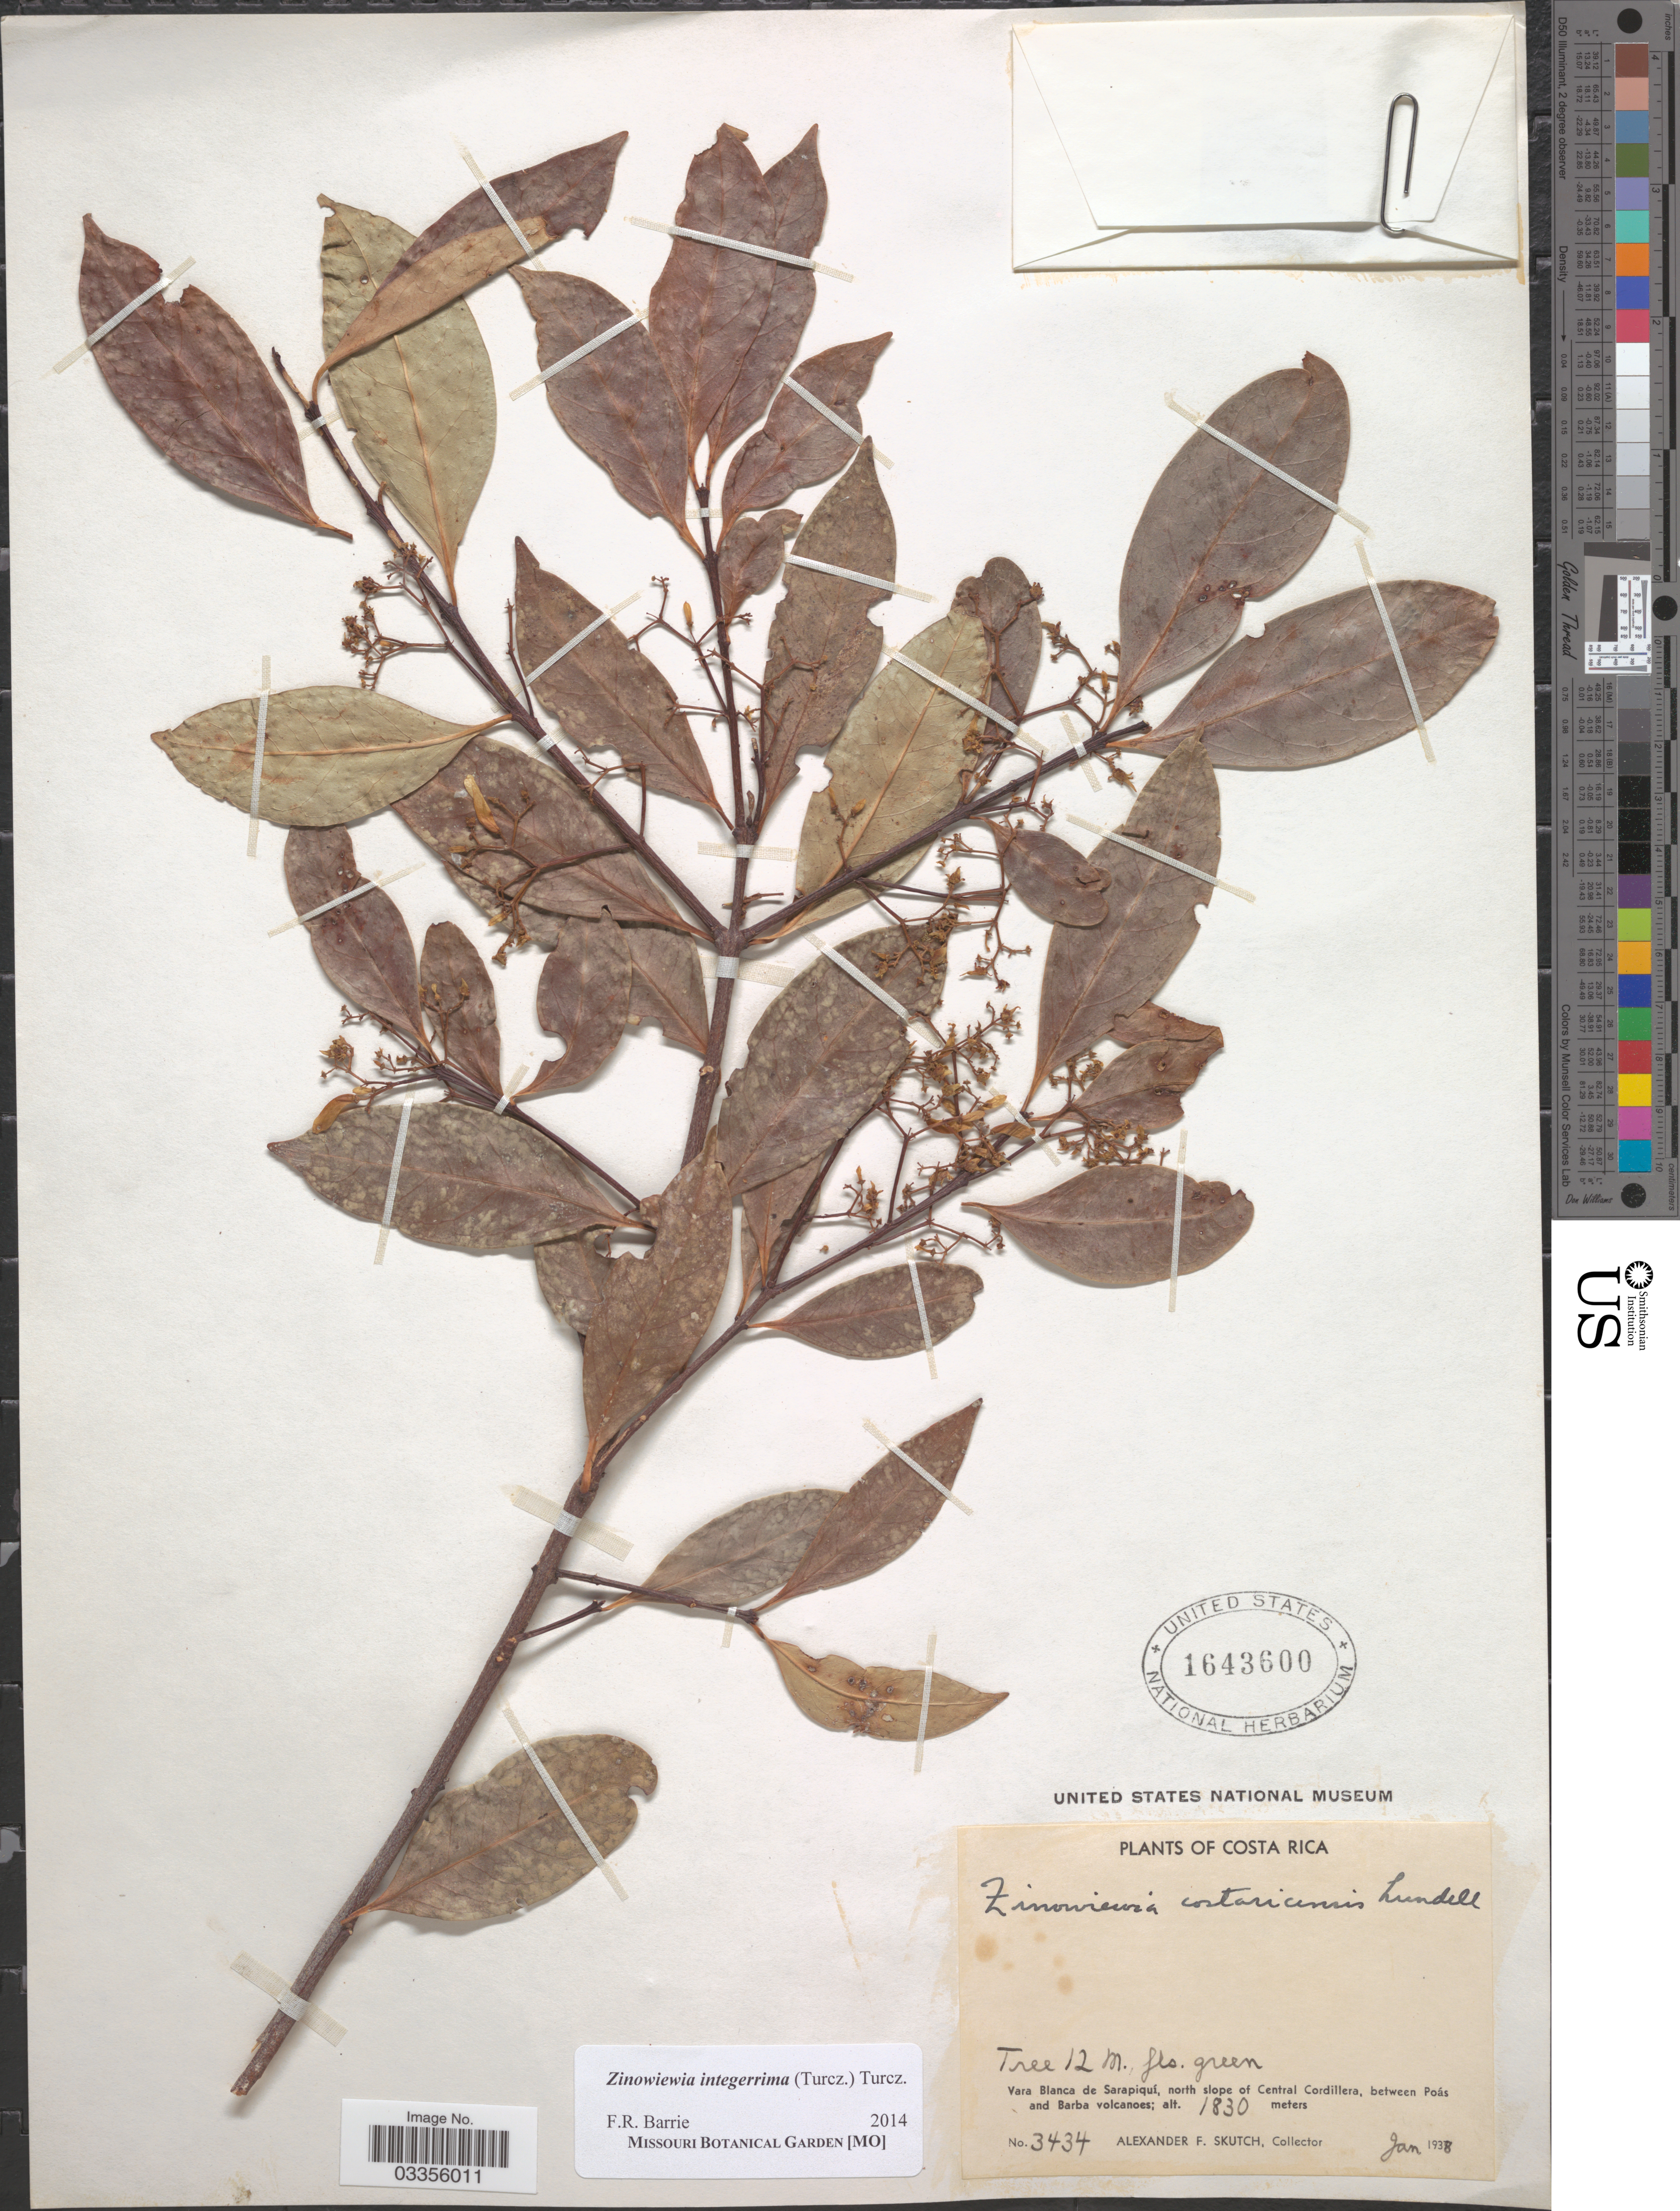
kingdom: Plantae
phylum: Tracheophyta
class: Magnoliopsida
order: Celastrales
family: Celastraceae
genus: Zinowiewia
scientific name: Zinowiewia integerrima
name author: (Turcz.) Turcz.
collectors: A. F. Skutch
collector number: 3434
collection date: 1938-01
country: Costa Rica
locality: Vara Blanca de Sarapiquí, north slope of Central Cordillera, between Poás and Barba volcanoes.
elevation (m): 1830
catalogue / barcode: US 1643600